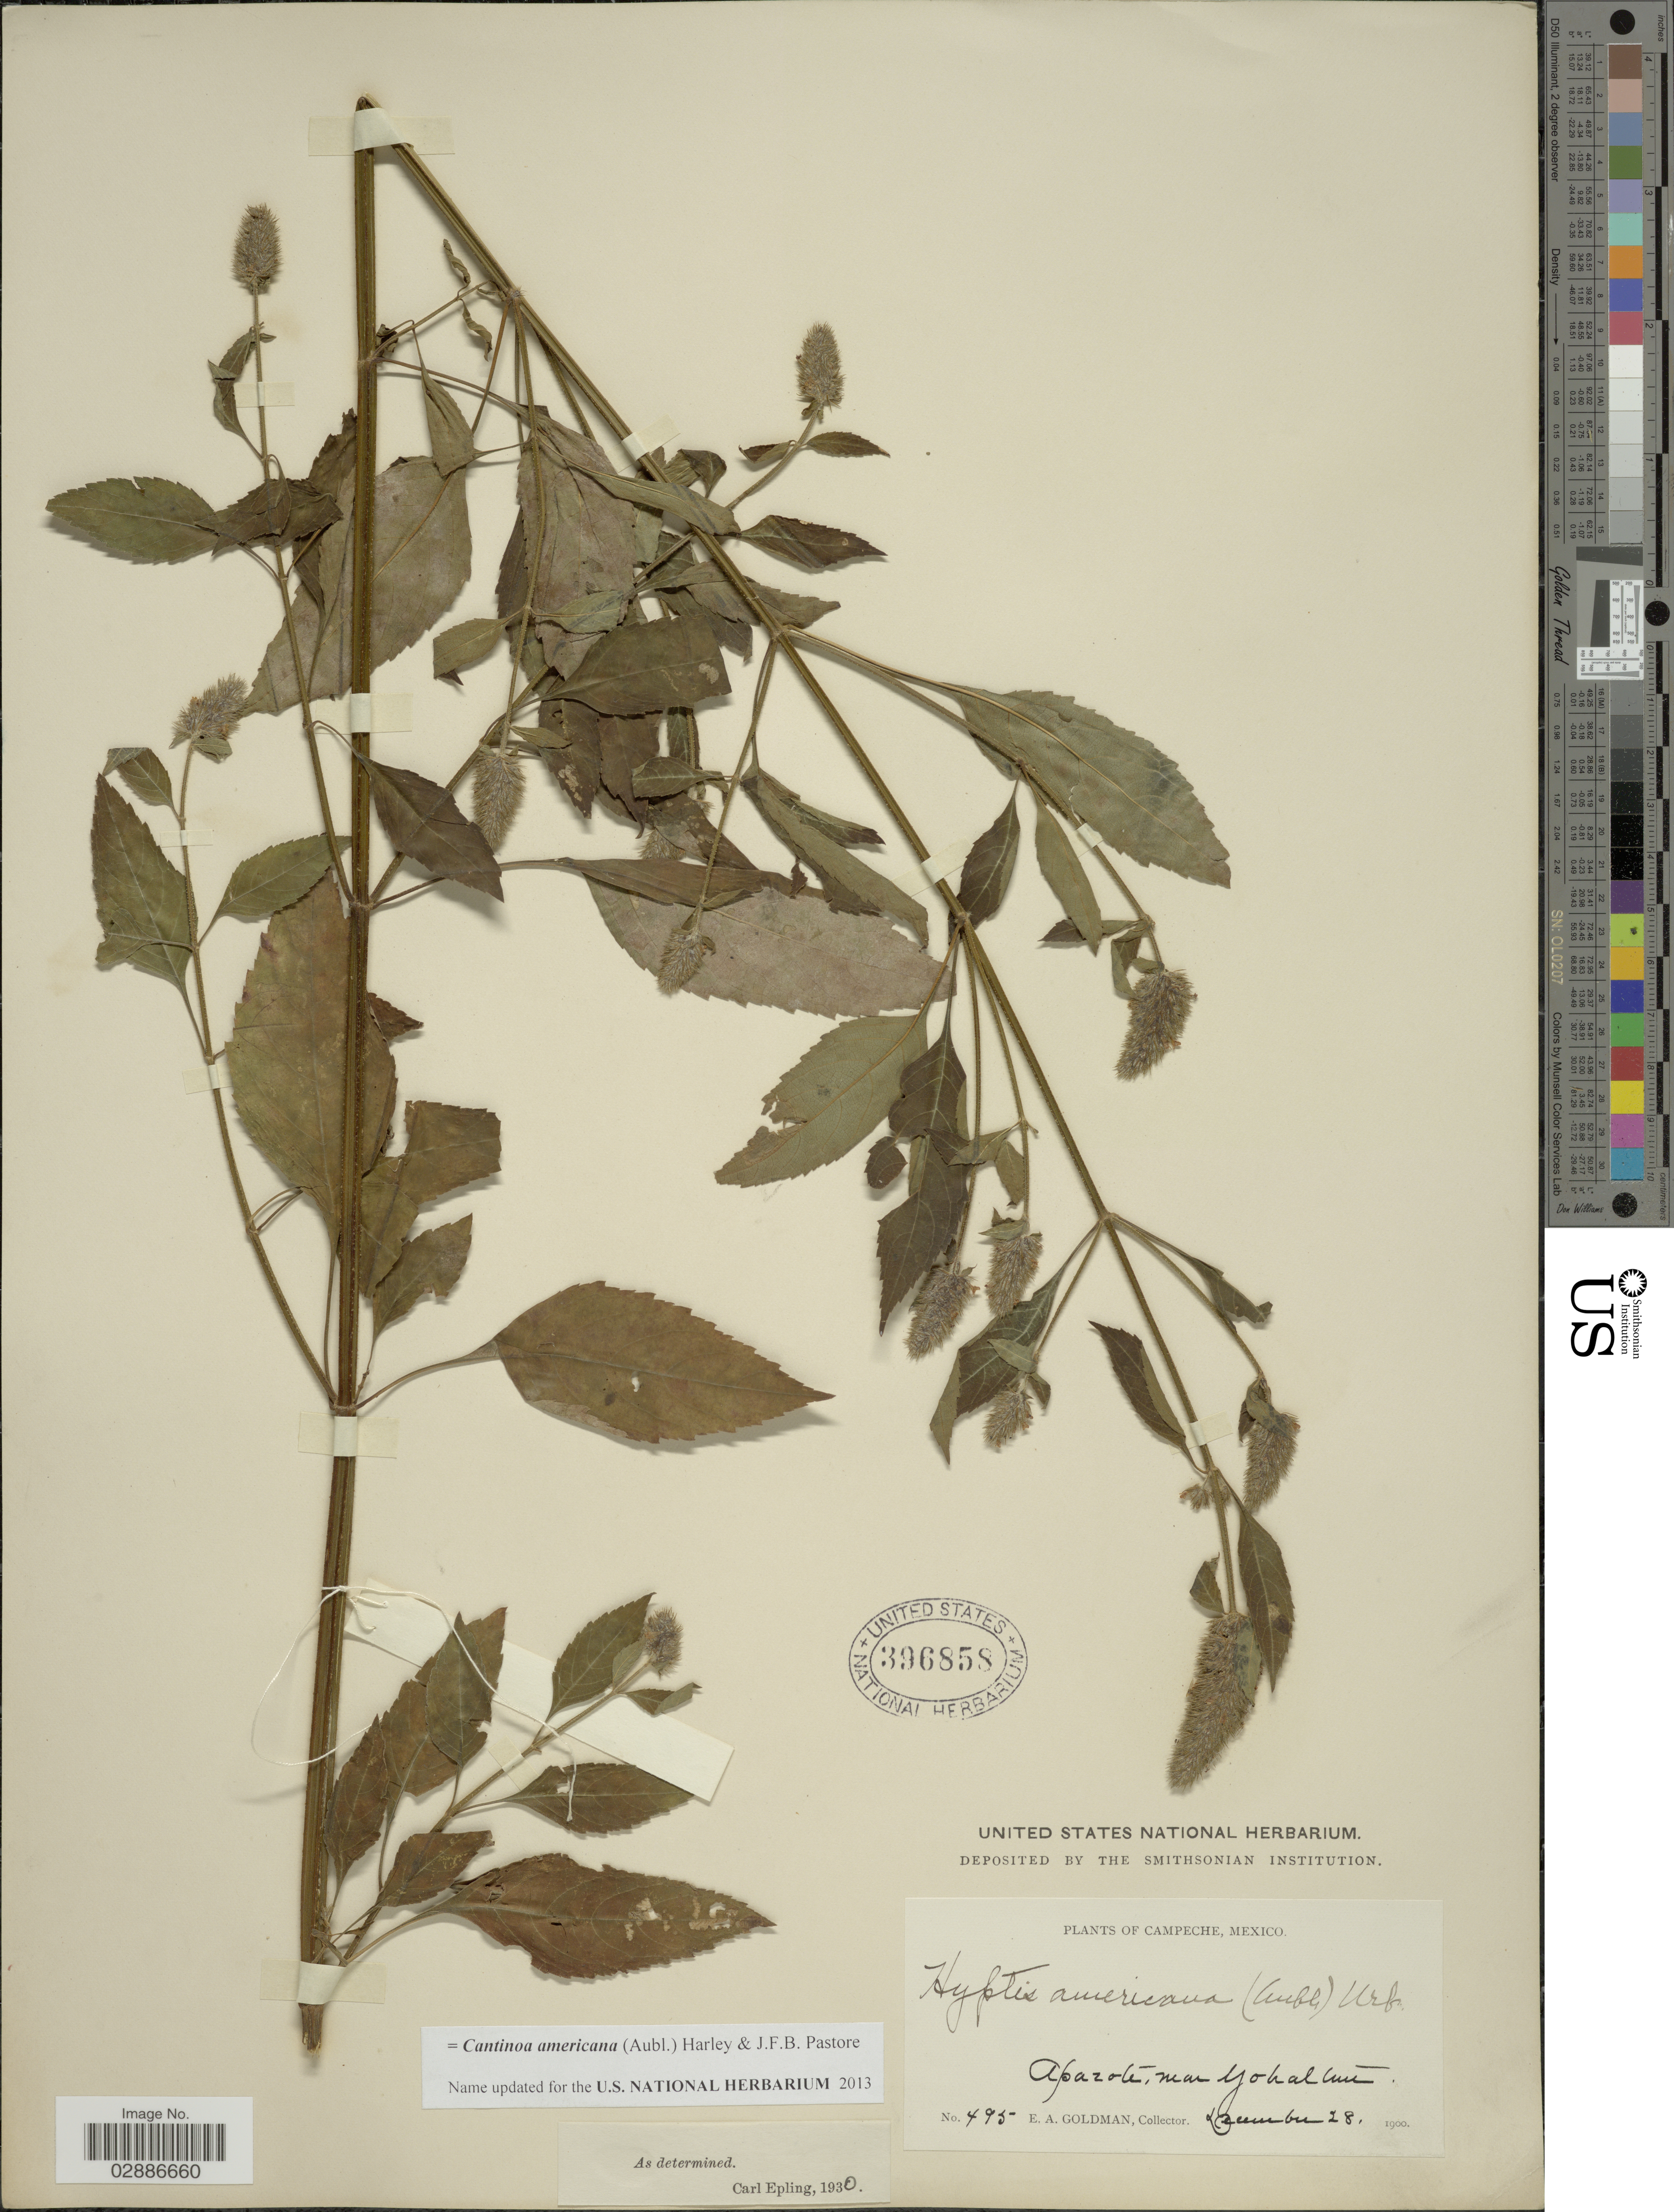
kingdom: Plantae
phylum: Tracheophyta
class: Magnoliopsida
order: Lamiales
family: Lamiaceae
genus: Cantinoa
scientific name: Cantinoa americana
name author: (Aubl.) Harley & J.F.B. Pastore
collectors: E. A. Goldman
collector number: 495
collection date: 1900-12-28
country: Mexico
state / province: Campeche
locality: Apazote, near Yohallun.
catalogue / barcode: US 396858